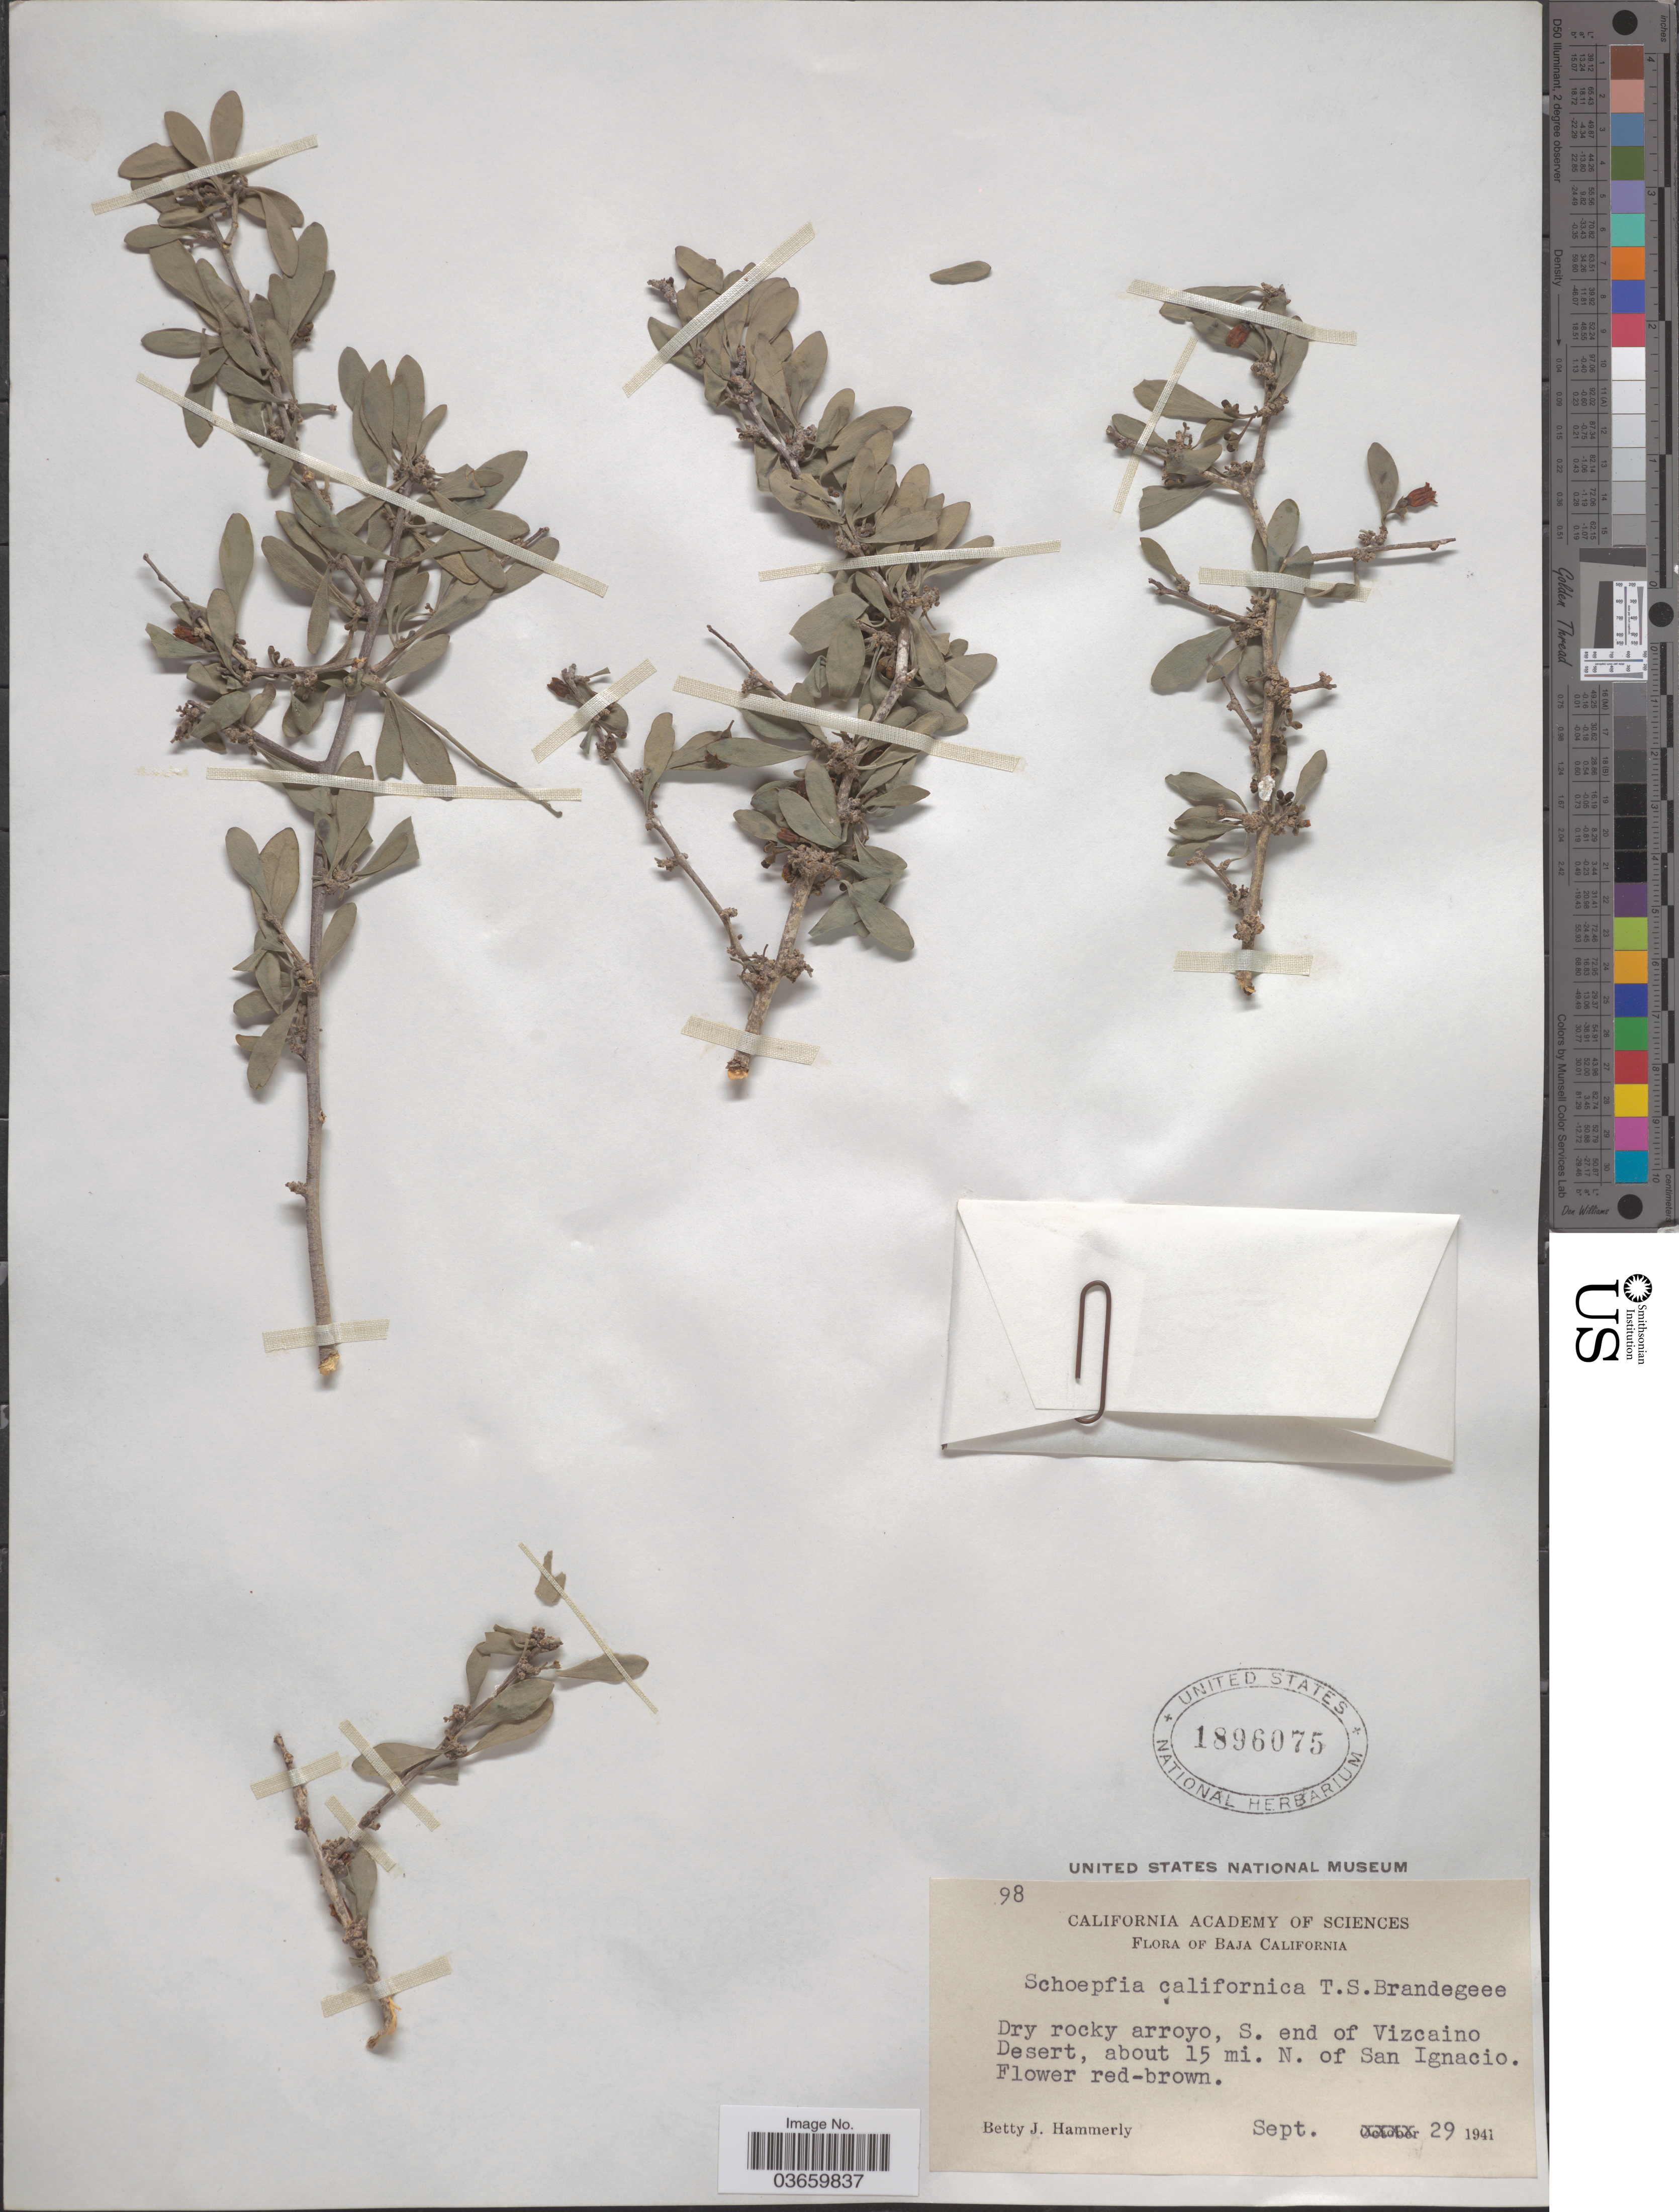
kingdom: Plantae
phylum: Tracheophyta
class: Magnoliopsida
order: Santalales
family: Schoepfiaceae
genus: Schoepfia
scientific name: Schoepfia californica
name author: Brandegee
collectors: B. J. Hammerly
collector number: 98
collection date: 1941-09-29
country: Mexico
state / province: Baja California Sur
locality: S. end of Vizcaino Desert, about 15 mi. N. of San Ignacio.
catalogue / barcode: US 1896075